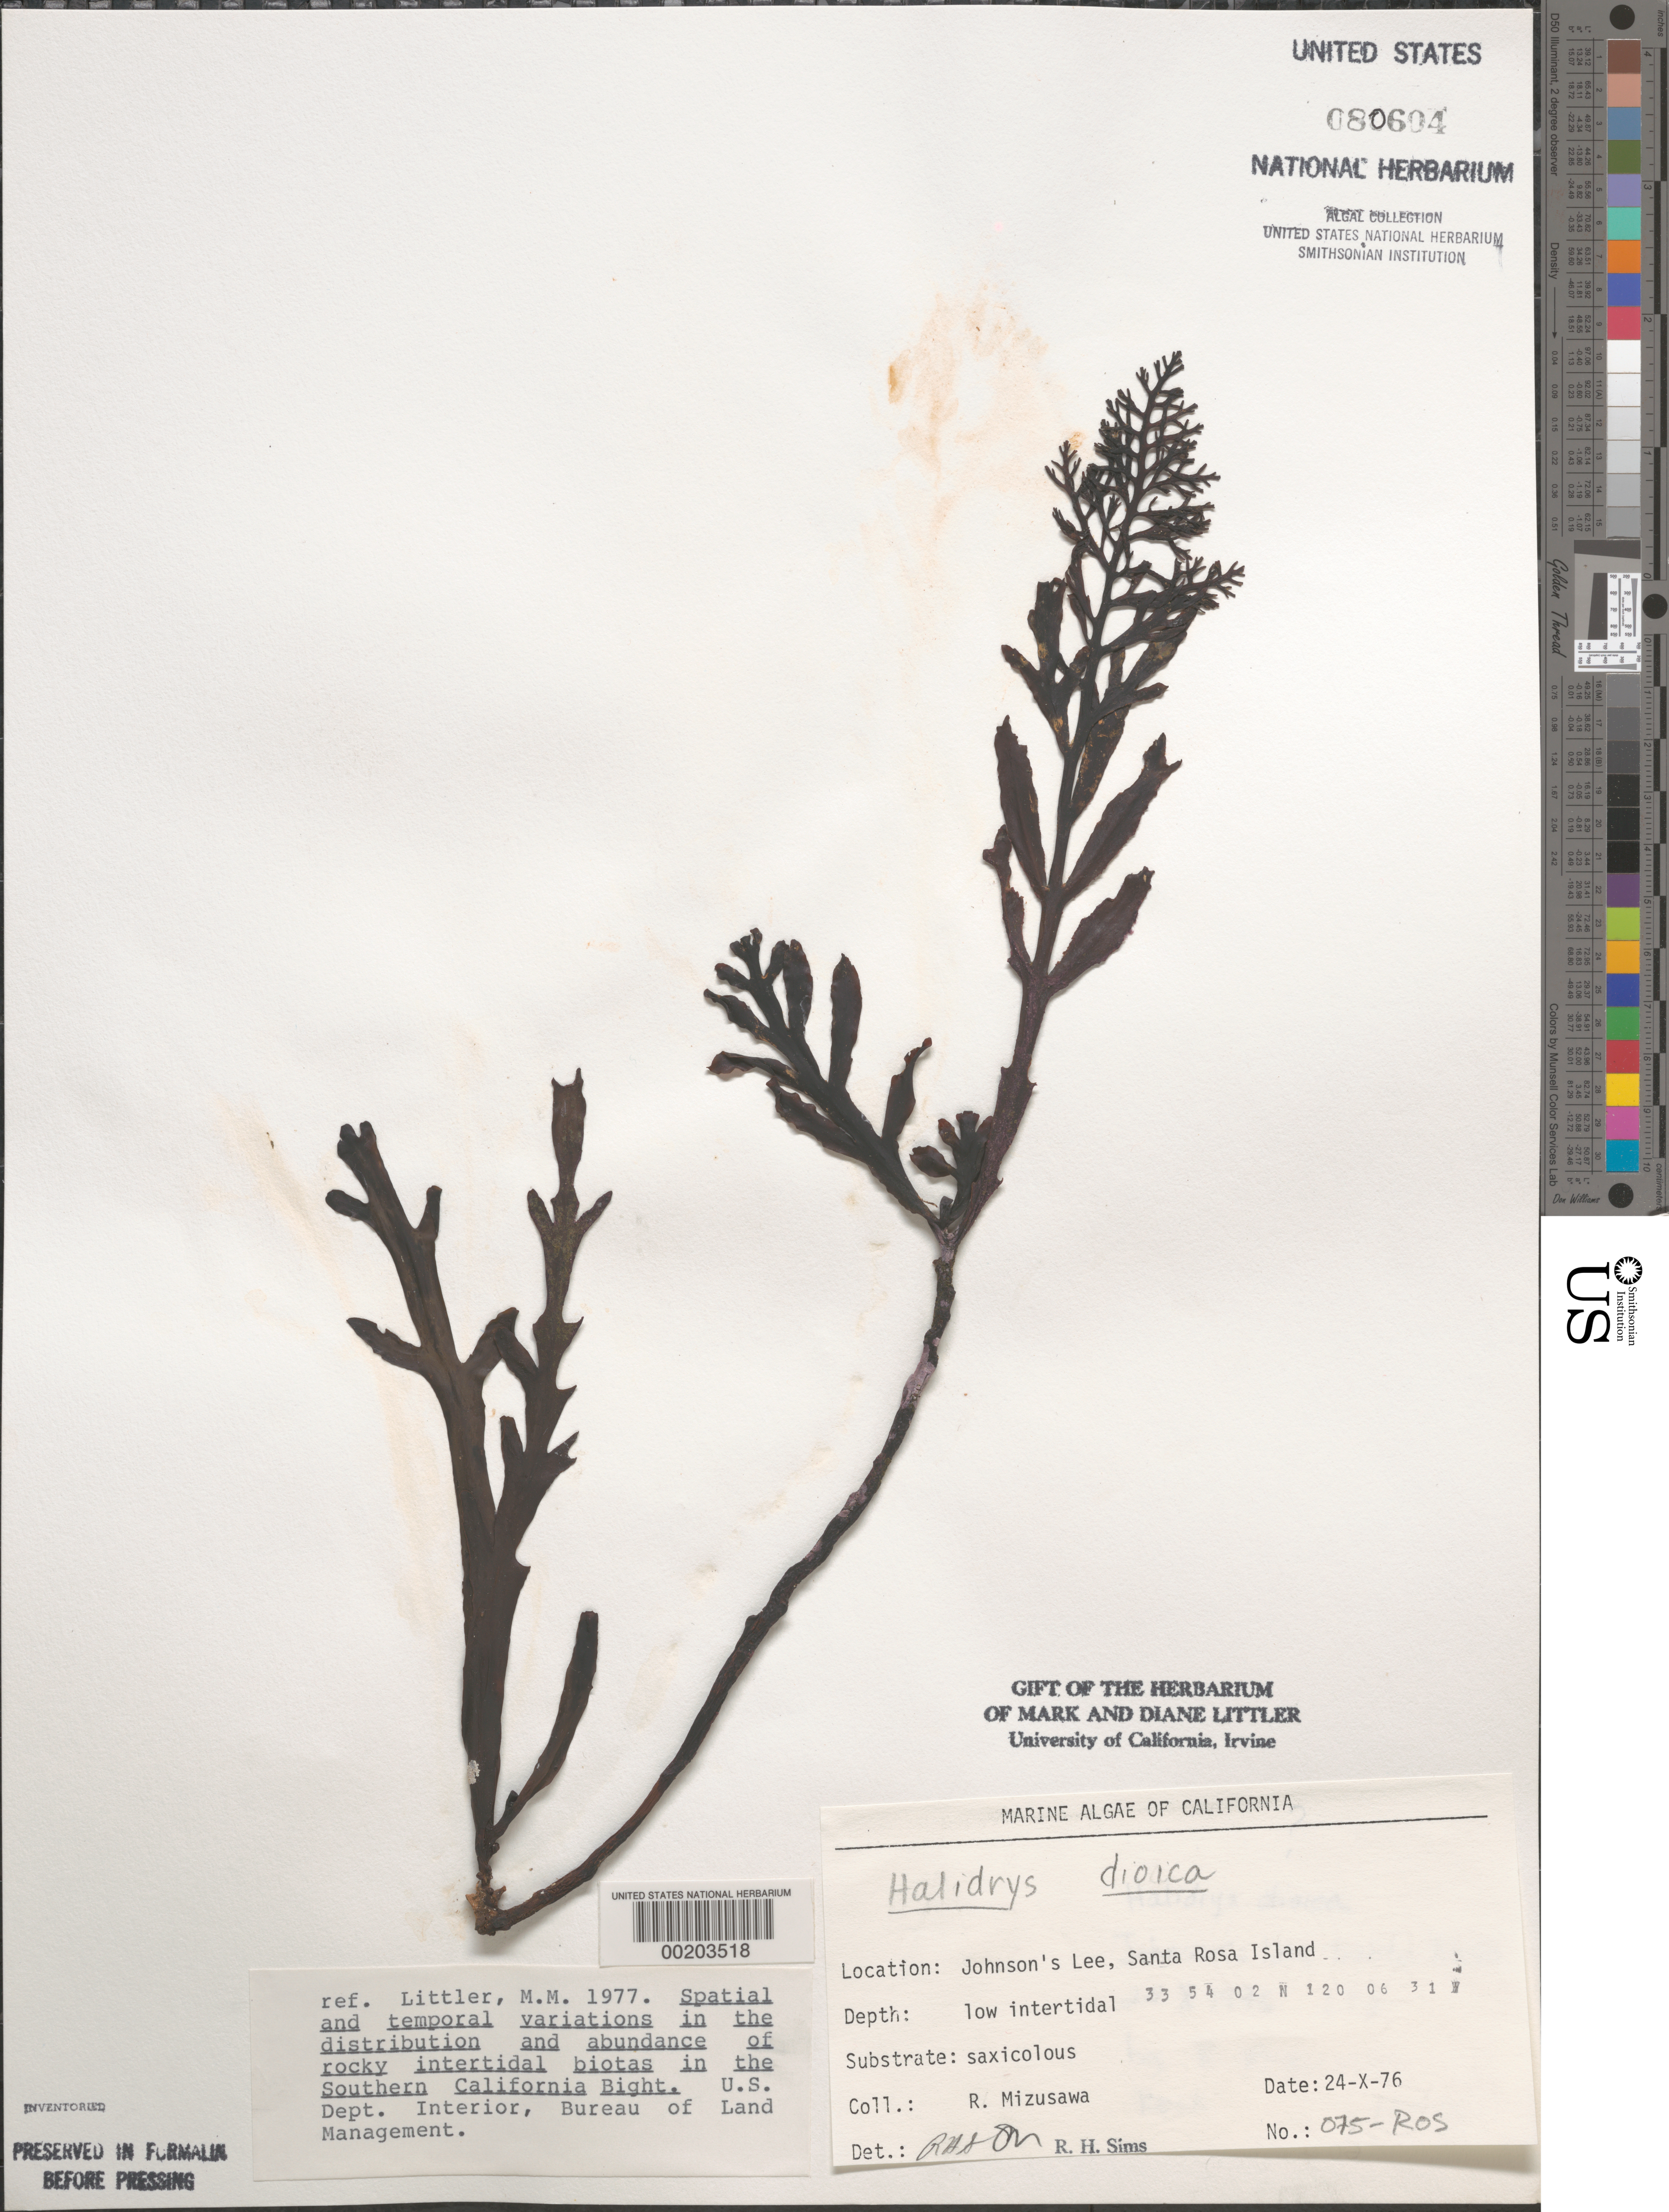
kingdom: Chromista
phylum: Ochrophyta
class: Phaeophyceae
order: Fucales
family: Sargassaceae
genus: Halidrys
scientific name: Halidrys dioica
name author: N.L. Gardner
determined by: Sims, Robert H.; Murray, S. N.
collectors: R. Mizusawa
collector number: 075-ros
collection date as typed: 24 Oct 1976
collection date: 1976-10-24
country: United States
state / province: California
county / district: Santa Barbara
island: Santa Rosa Island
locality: Johnson's Lee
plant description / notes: BLM-SOCALBIGHT Rocky Intertidal Survey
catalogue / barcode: US 80604